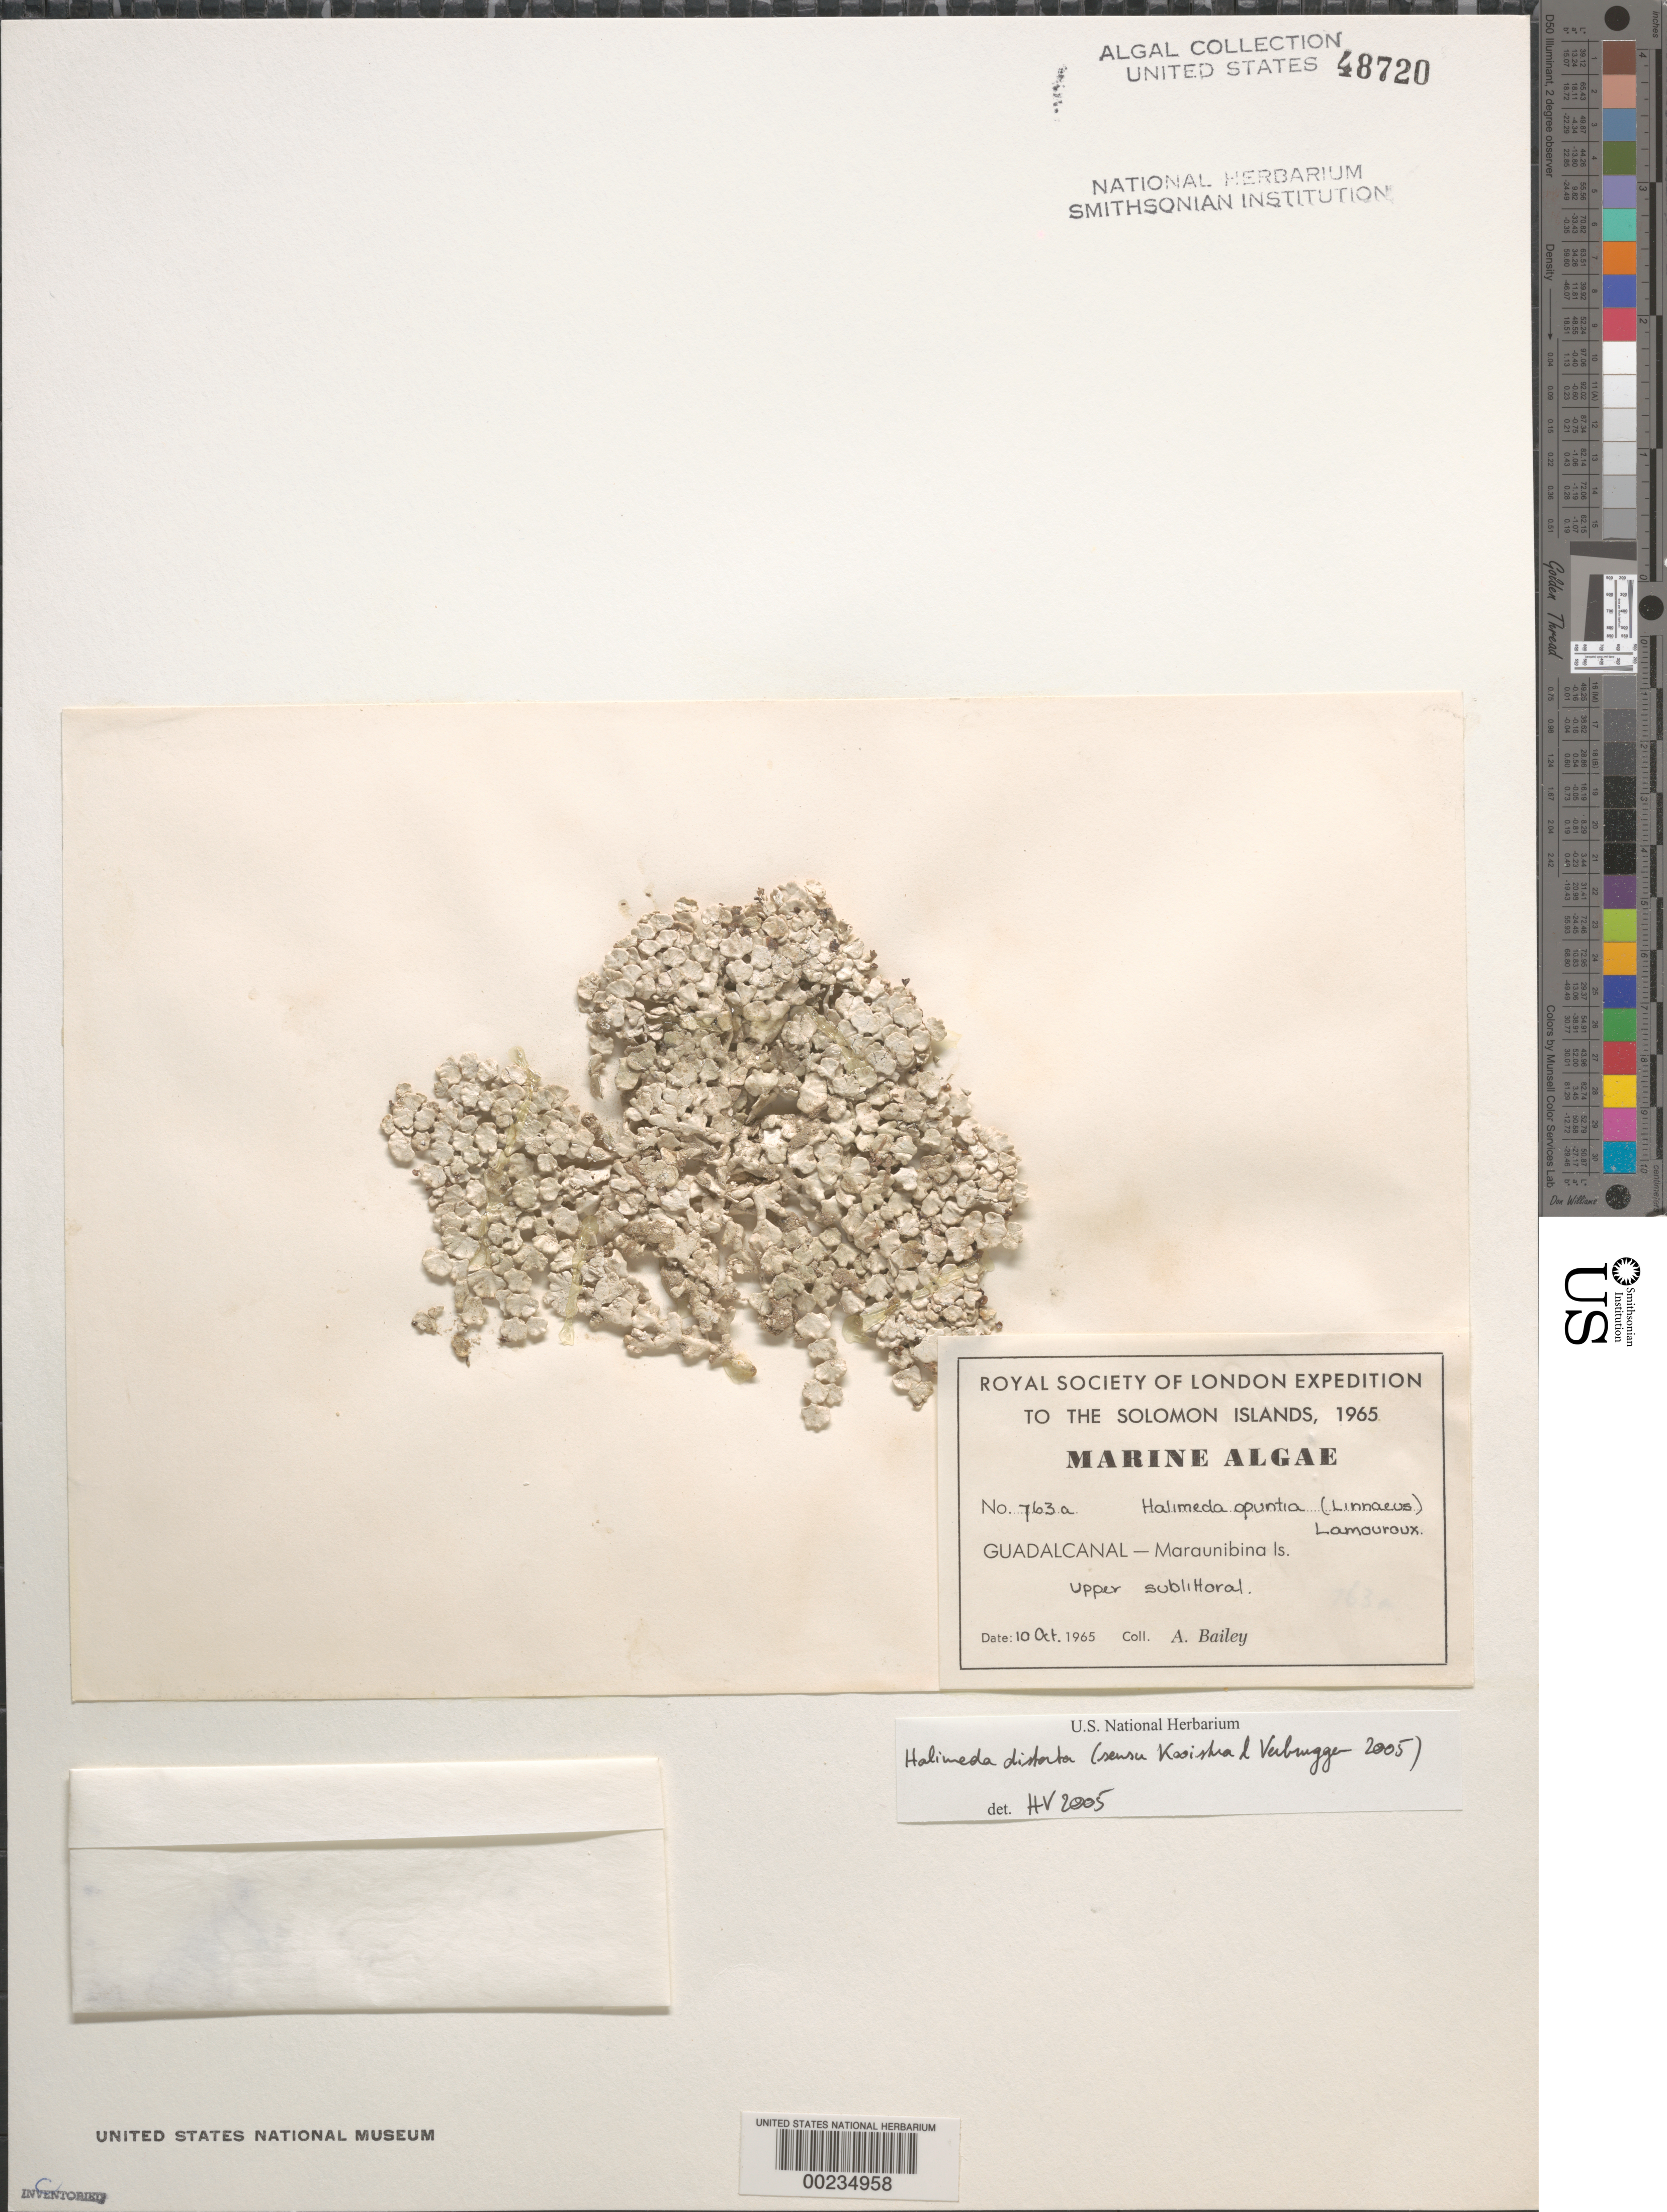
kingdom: Plantae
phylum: Chlorophyta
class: Ulvophyceae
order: Bryopsidales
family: Halimedaceae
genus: Halimeda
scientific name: Halimeda distorta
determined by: Verbruggen, H.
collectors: A. Bailey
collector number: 763a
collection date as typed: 10 Oct 1965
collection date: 1965-10-10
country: Solomon Islands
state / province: Guadalcanal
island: Maraunibina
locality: Maraunibina Island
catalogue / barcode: US 48720